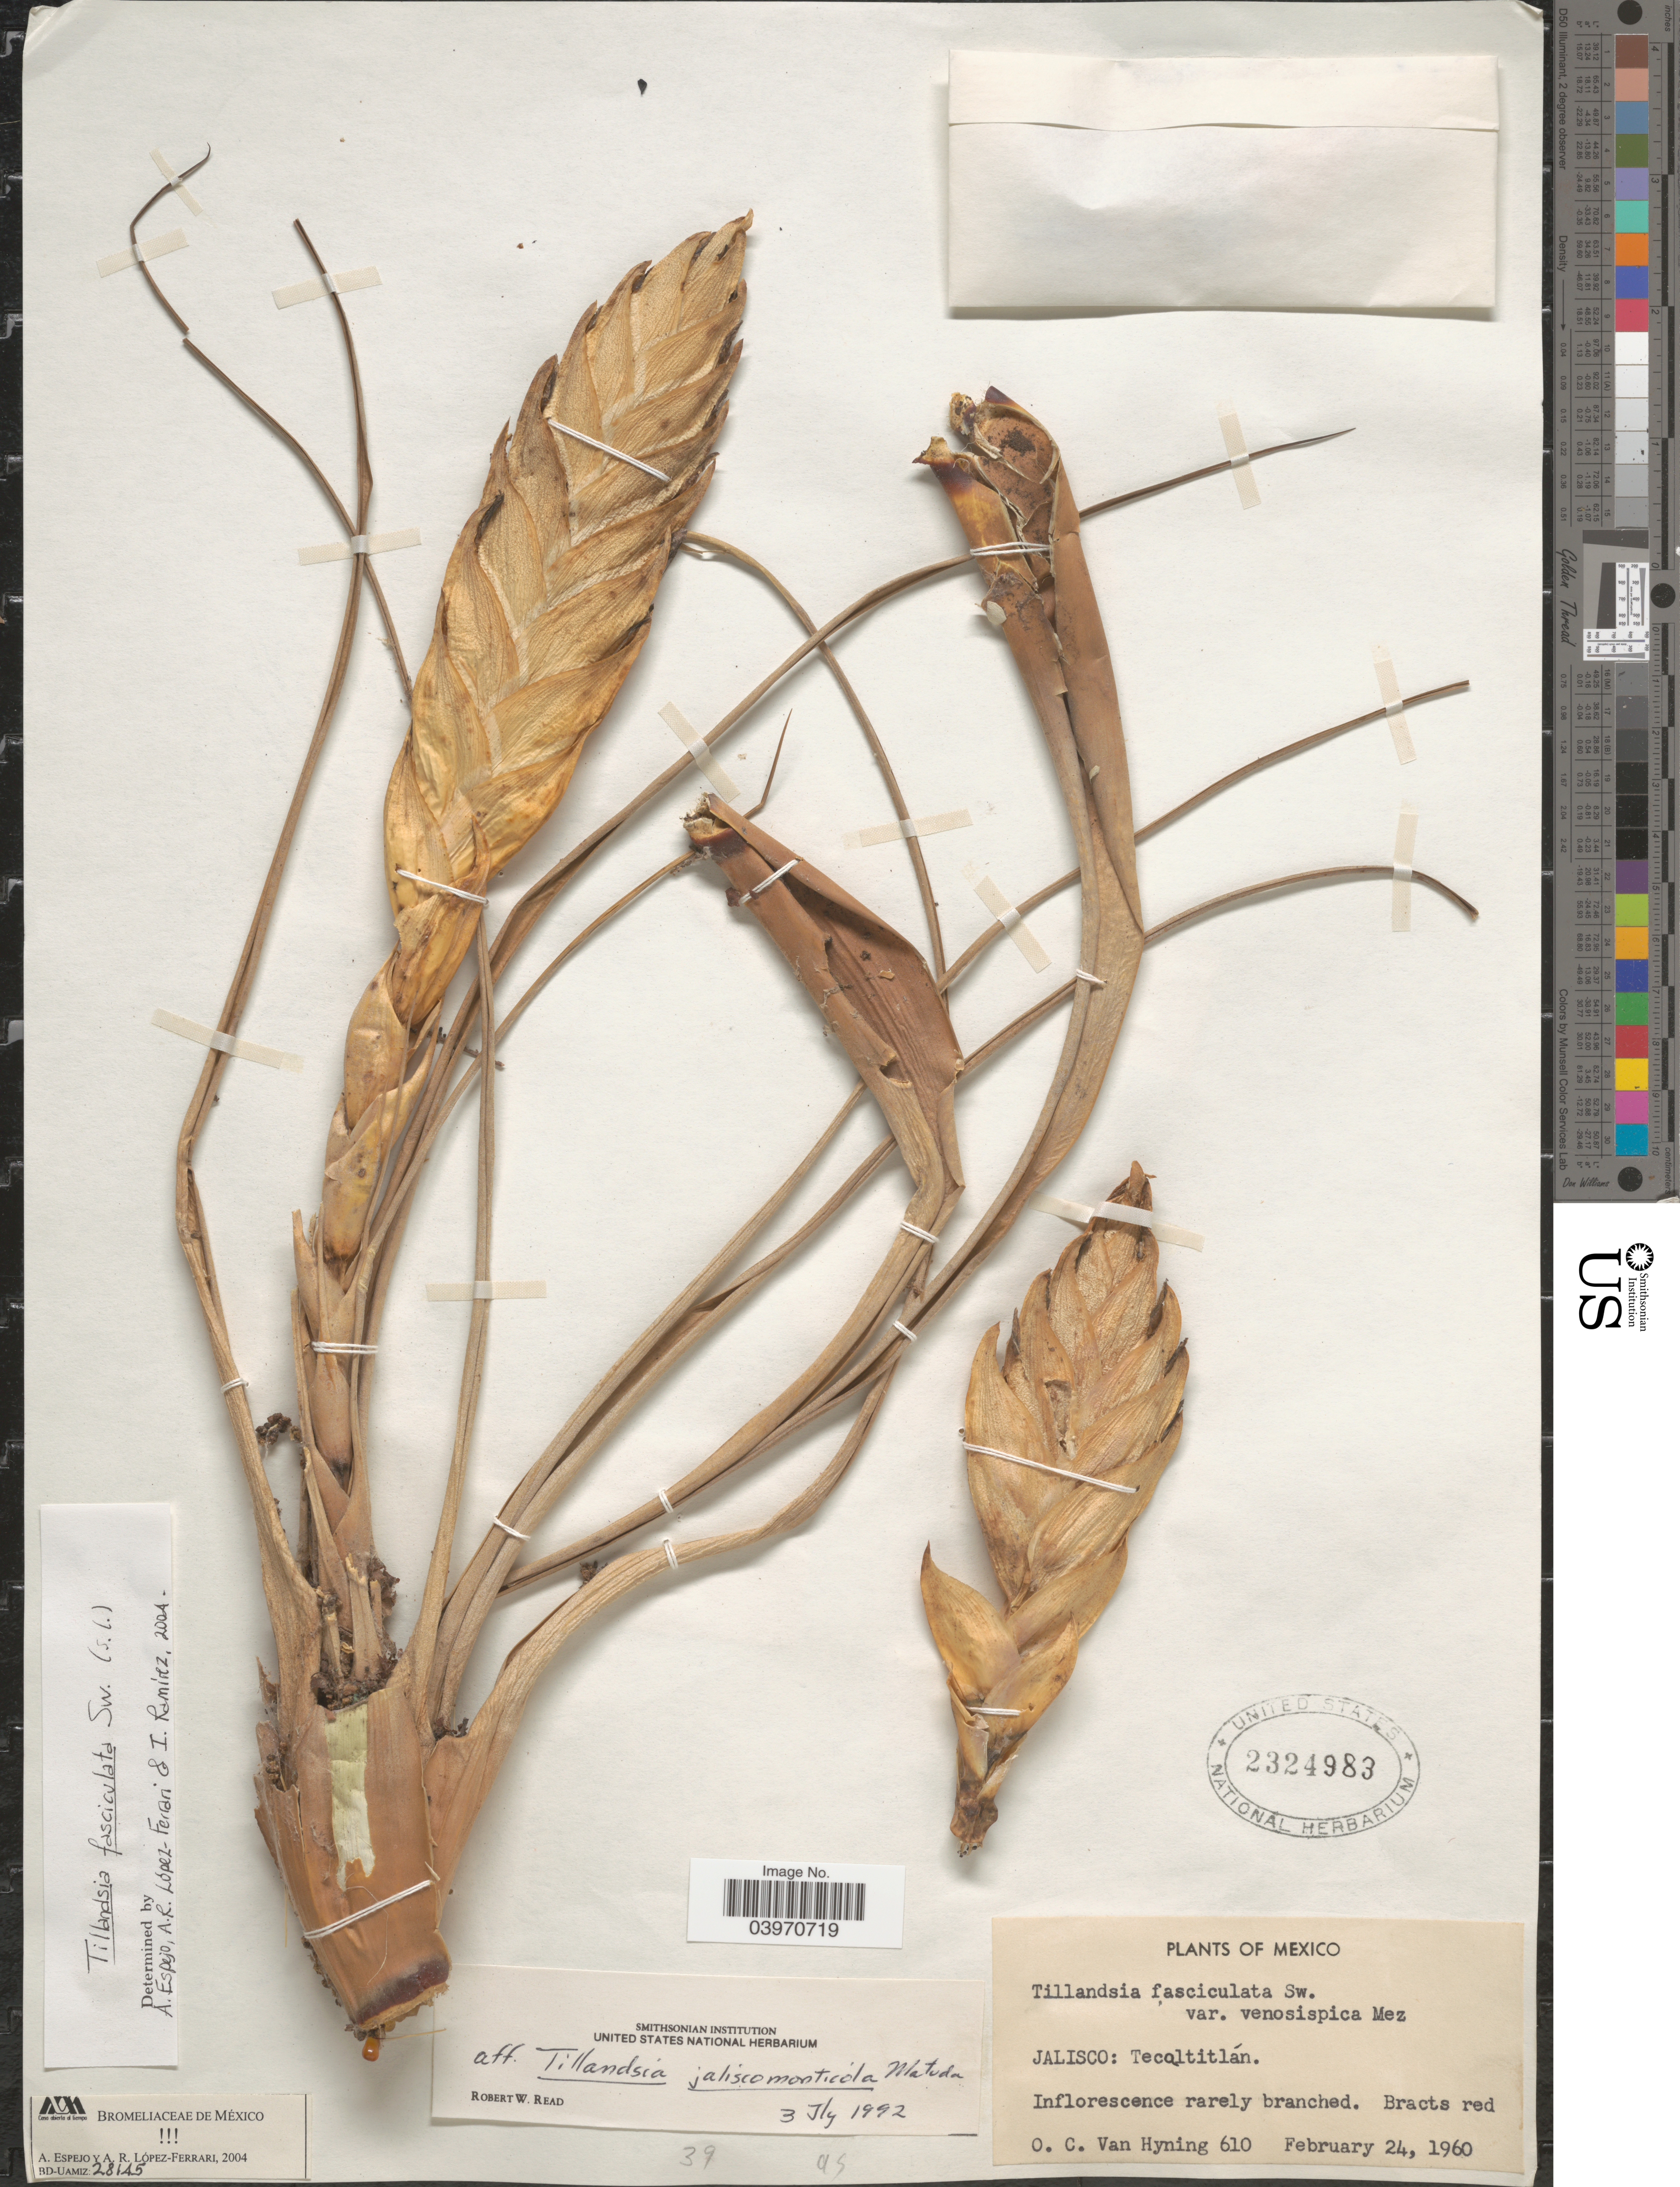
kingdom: Plantae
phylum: Tracheophyta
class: Liliopsida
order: Poales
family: Bromeliaceae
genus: Tillandsia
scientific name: Tillandsia fasciculata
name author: Sw.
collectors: O. Van Hyning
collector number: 610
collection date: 1960-02-24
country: Mexico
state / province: Jalisco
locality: Tecoltitlán.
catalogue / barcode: US 2324983